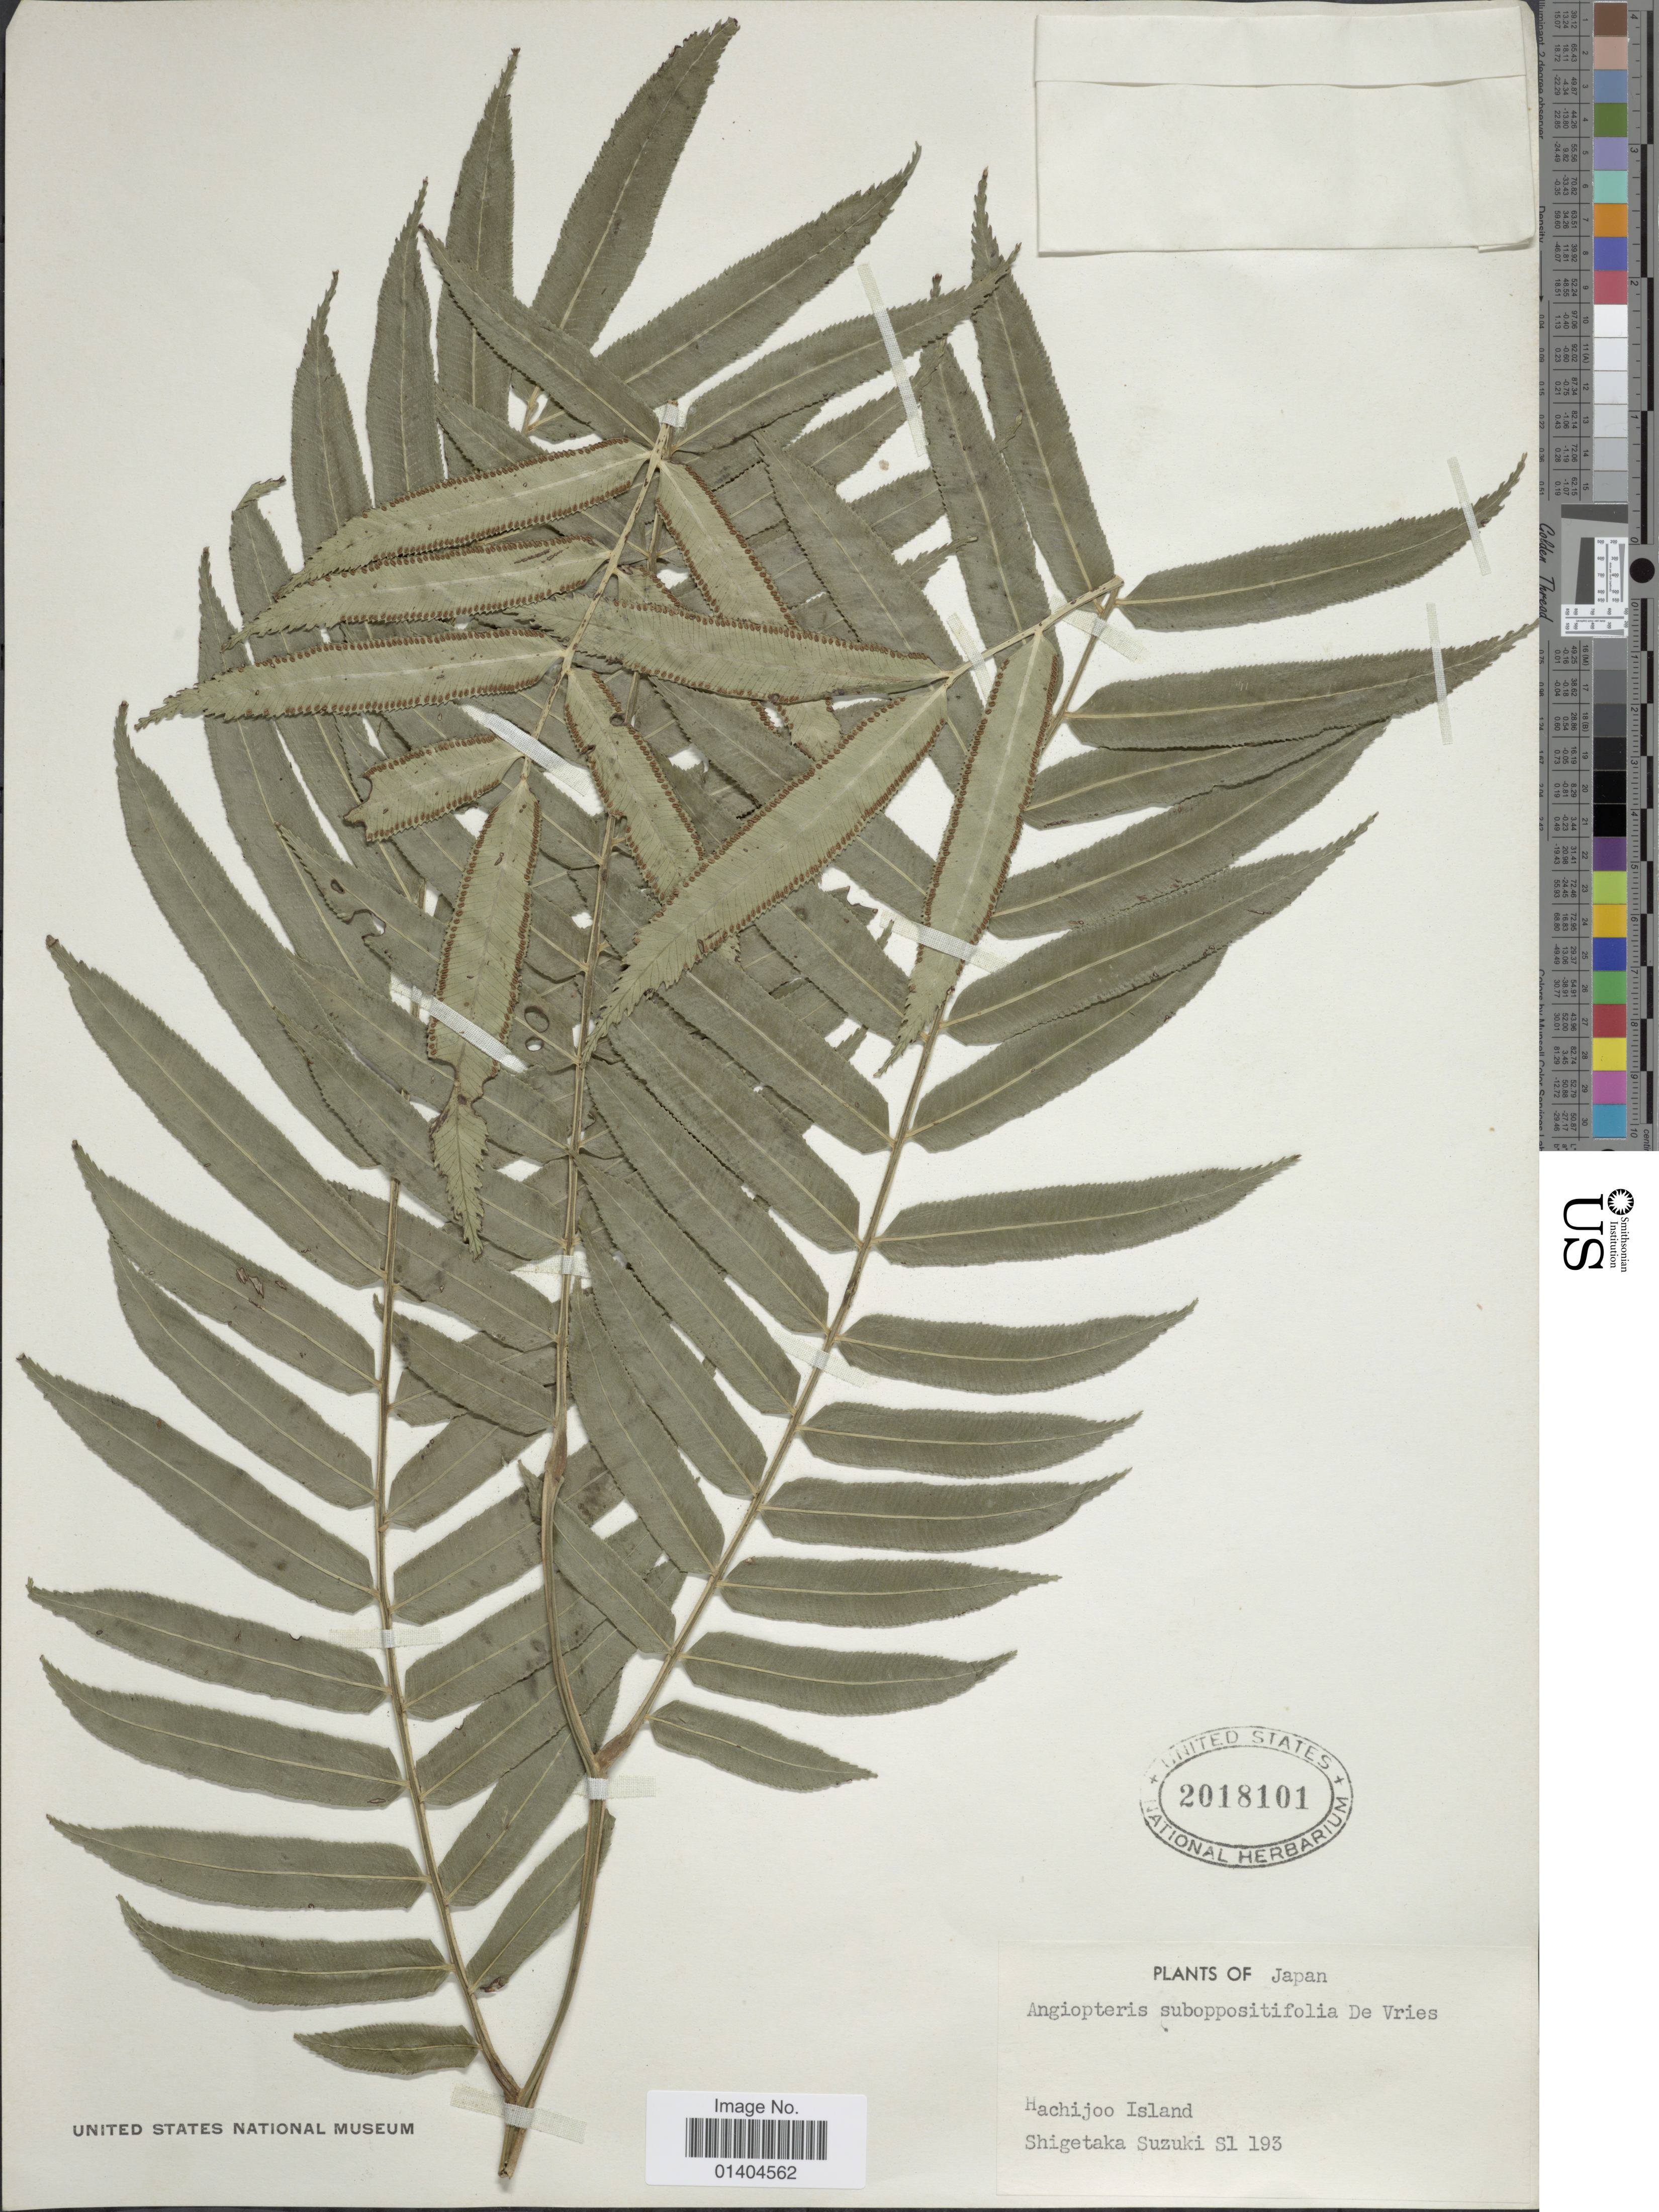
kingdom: Plantae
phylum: Tracheophyta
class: Polypodiopsida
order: Marattiales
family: Marattiaceae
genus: Angiopteris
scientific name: Angiopteris lygodiifolia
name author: Rosenst.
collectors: S. Suzuki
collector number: S1193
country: Japan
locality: Hachijoo Island.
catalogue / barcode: US 2018101